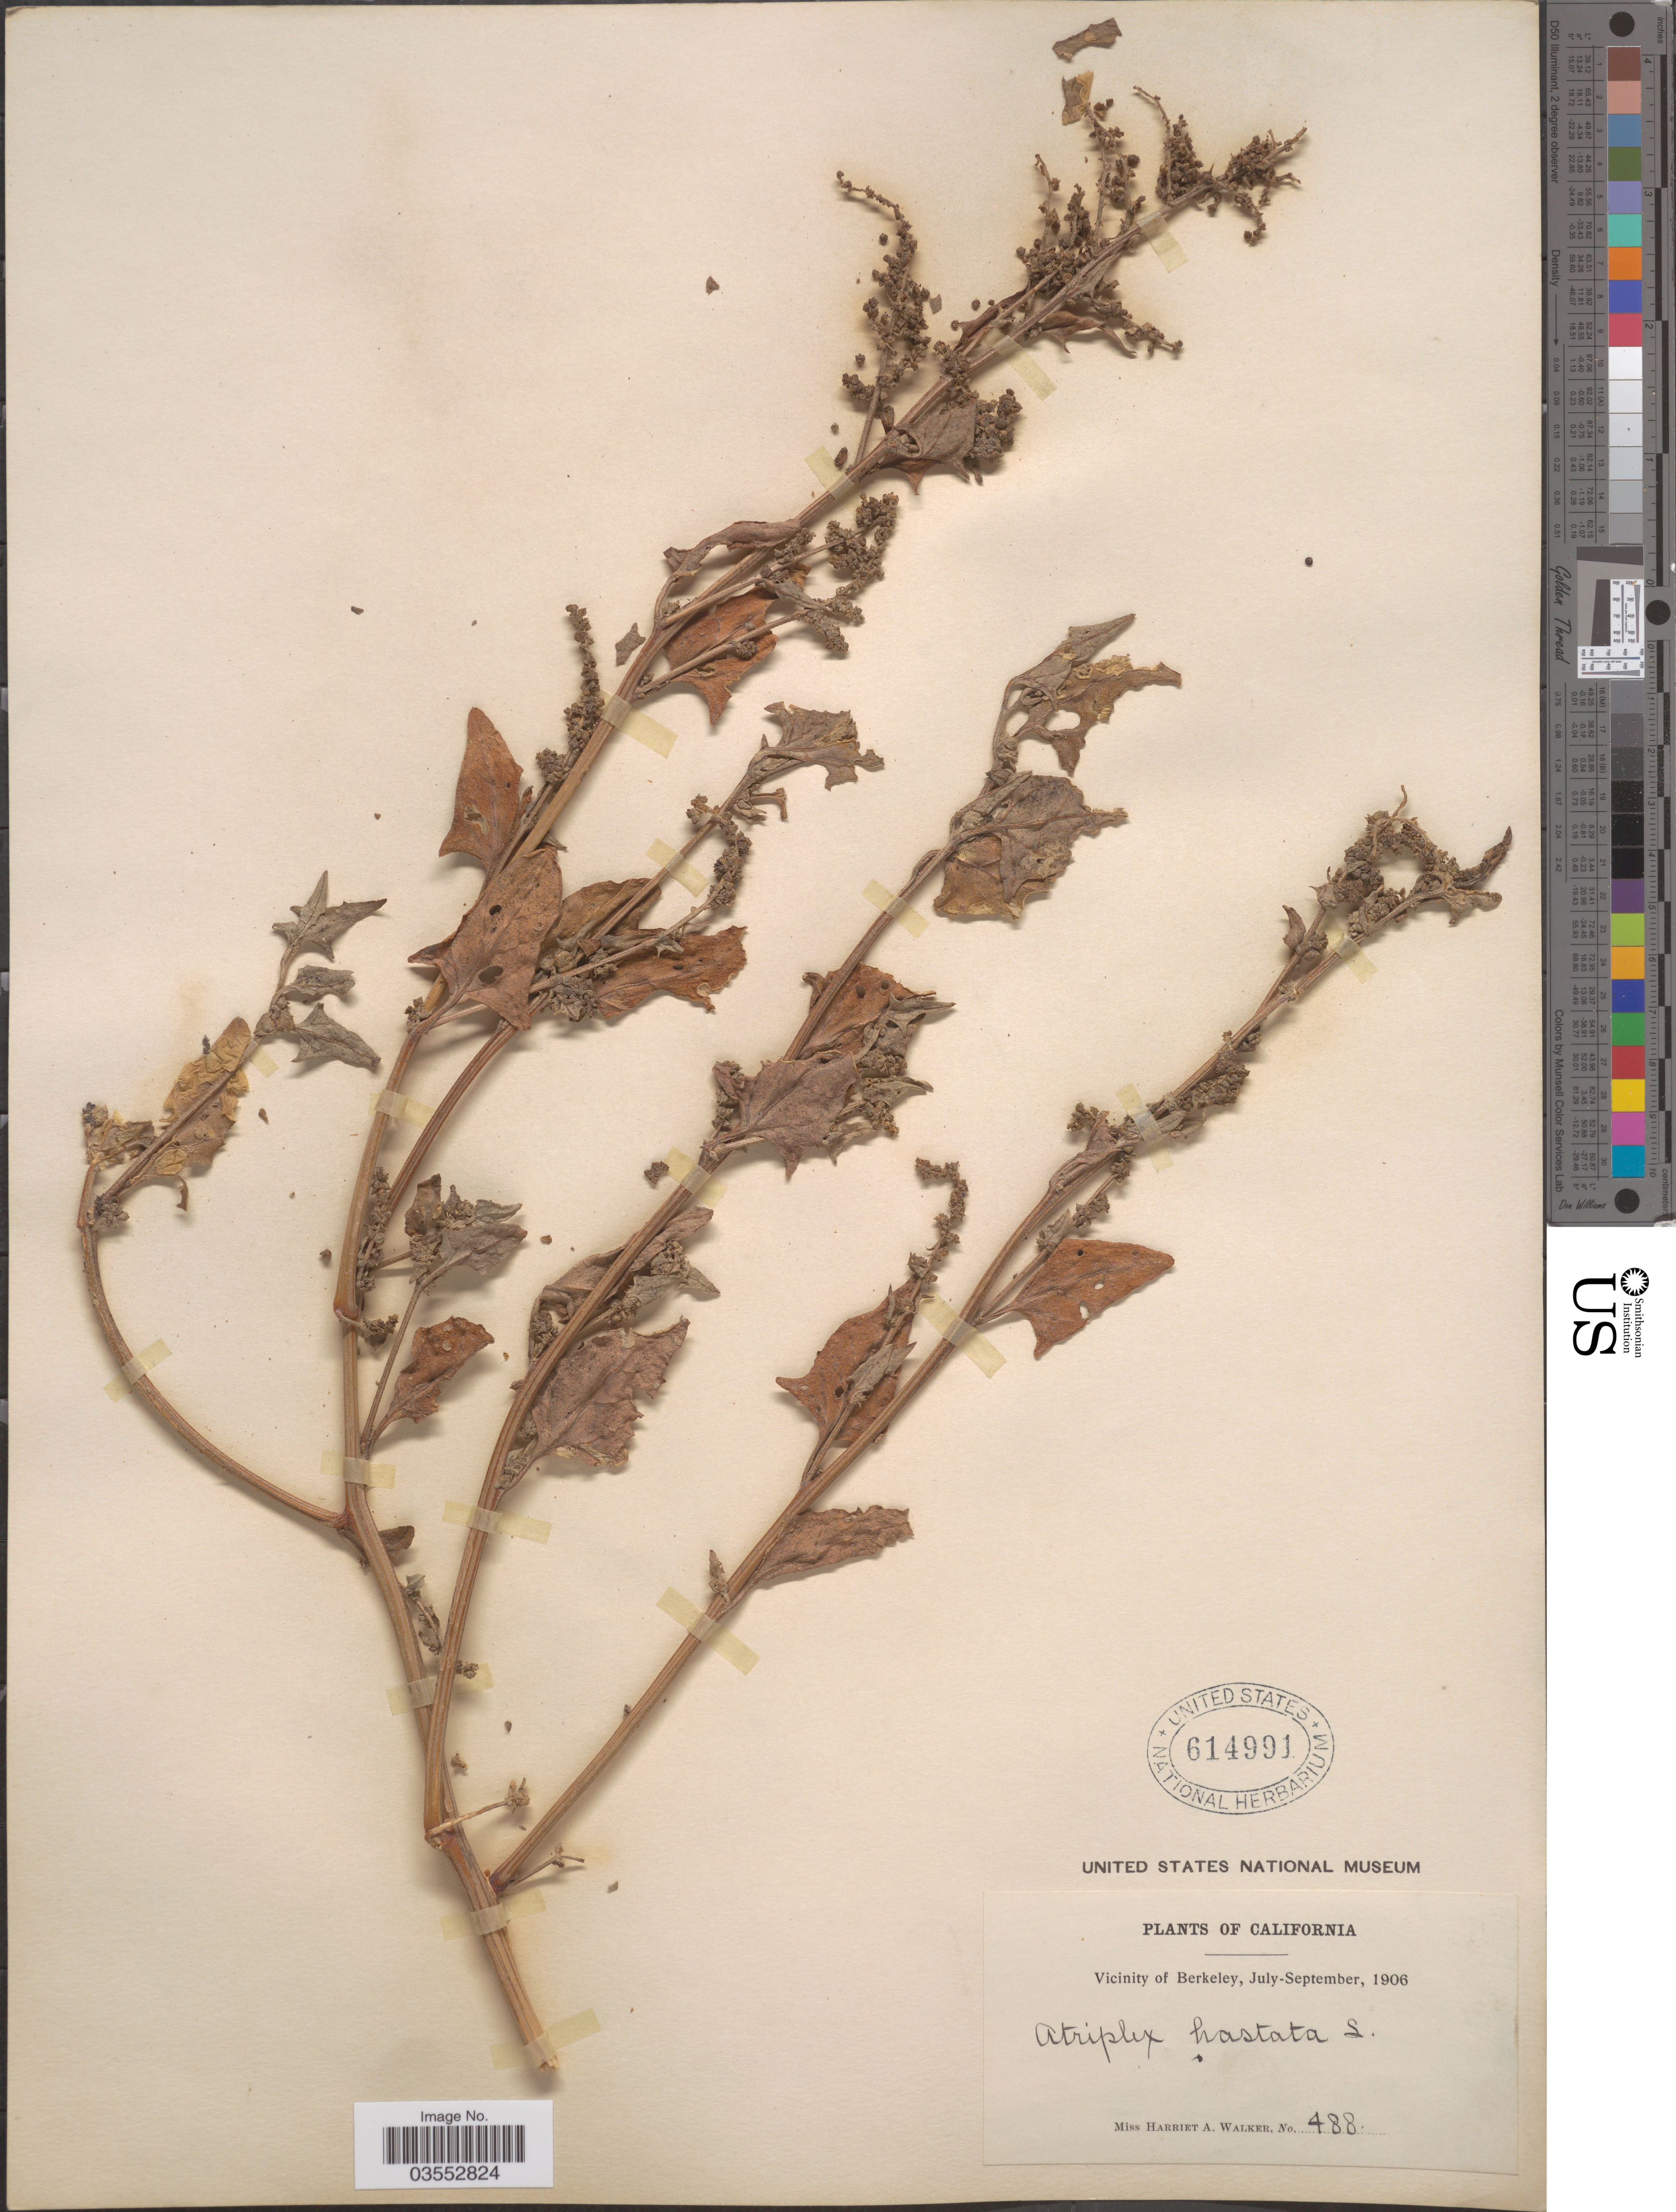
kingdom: Plantae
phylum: Tracheophyta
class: Magnoliopsida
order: Caryophyllales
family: Amaranthaceae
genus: Atriplex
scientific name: Atriplex subspicata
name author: (Nutt.) Rydb.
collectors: H. Walker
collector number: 488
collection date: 1906-07/1906-09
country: United States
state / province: California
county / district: Alameda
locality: Vicinity of Berkeley.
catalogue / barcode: US 614991